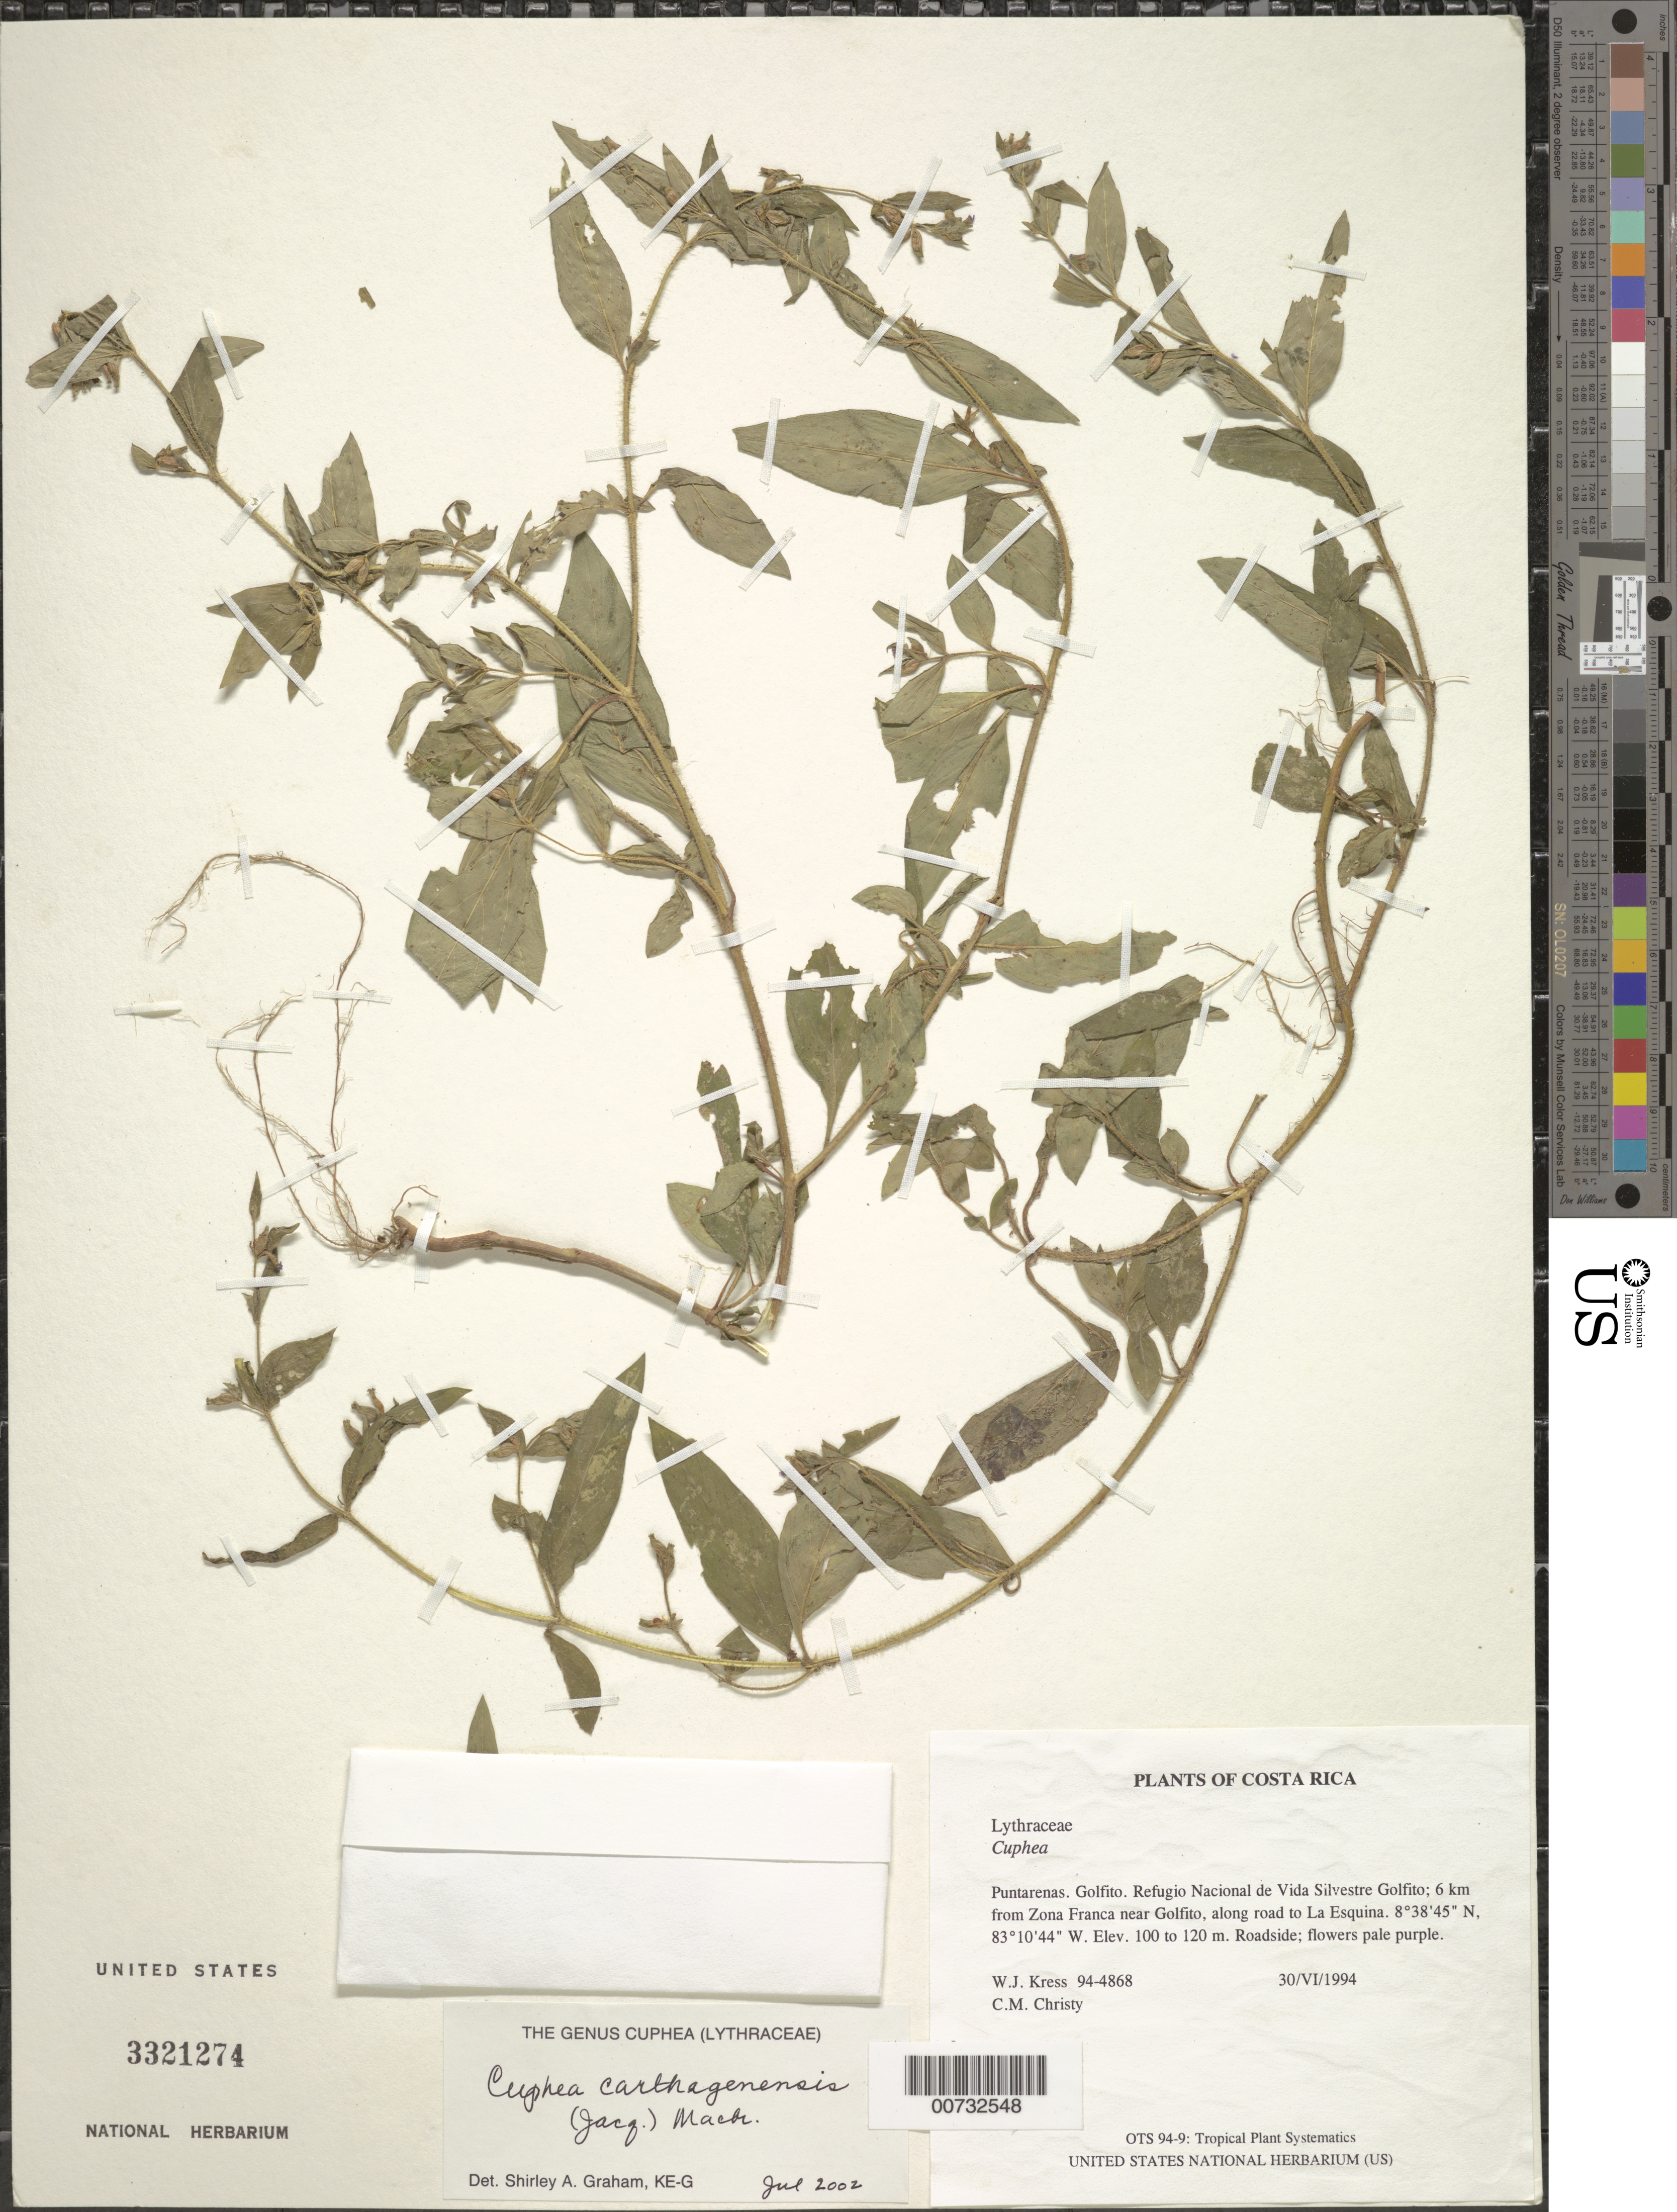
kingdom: Plantae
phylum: Tracheophyta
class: Magnoliopsida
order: Myrtales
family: Lythraceae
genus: Cuphea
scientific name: Cuphea carthagenensis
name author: (Jacq.) J.F. Macbr.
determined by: Graham, Shirley Ann Tousch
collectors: W. J. Kress & C. M. Christy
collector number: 94-4868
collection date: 1994-06-30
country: Costa Rica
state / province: Puntarenas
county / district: Golfito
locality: Refugio Nacional de Vida Silvestre Golfito; 6 km from Zona Franca near Golfito, along road to La Esquina.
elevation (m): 100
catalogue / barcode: US 3321274